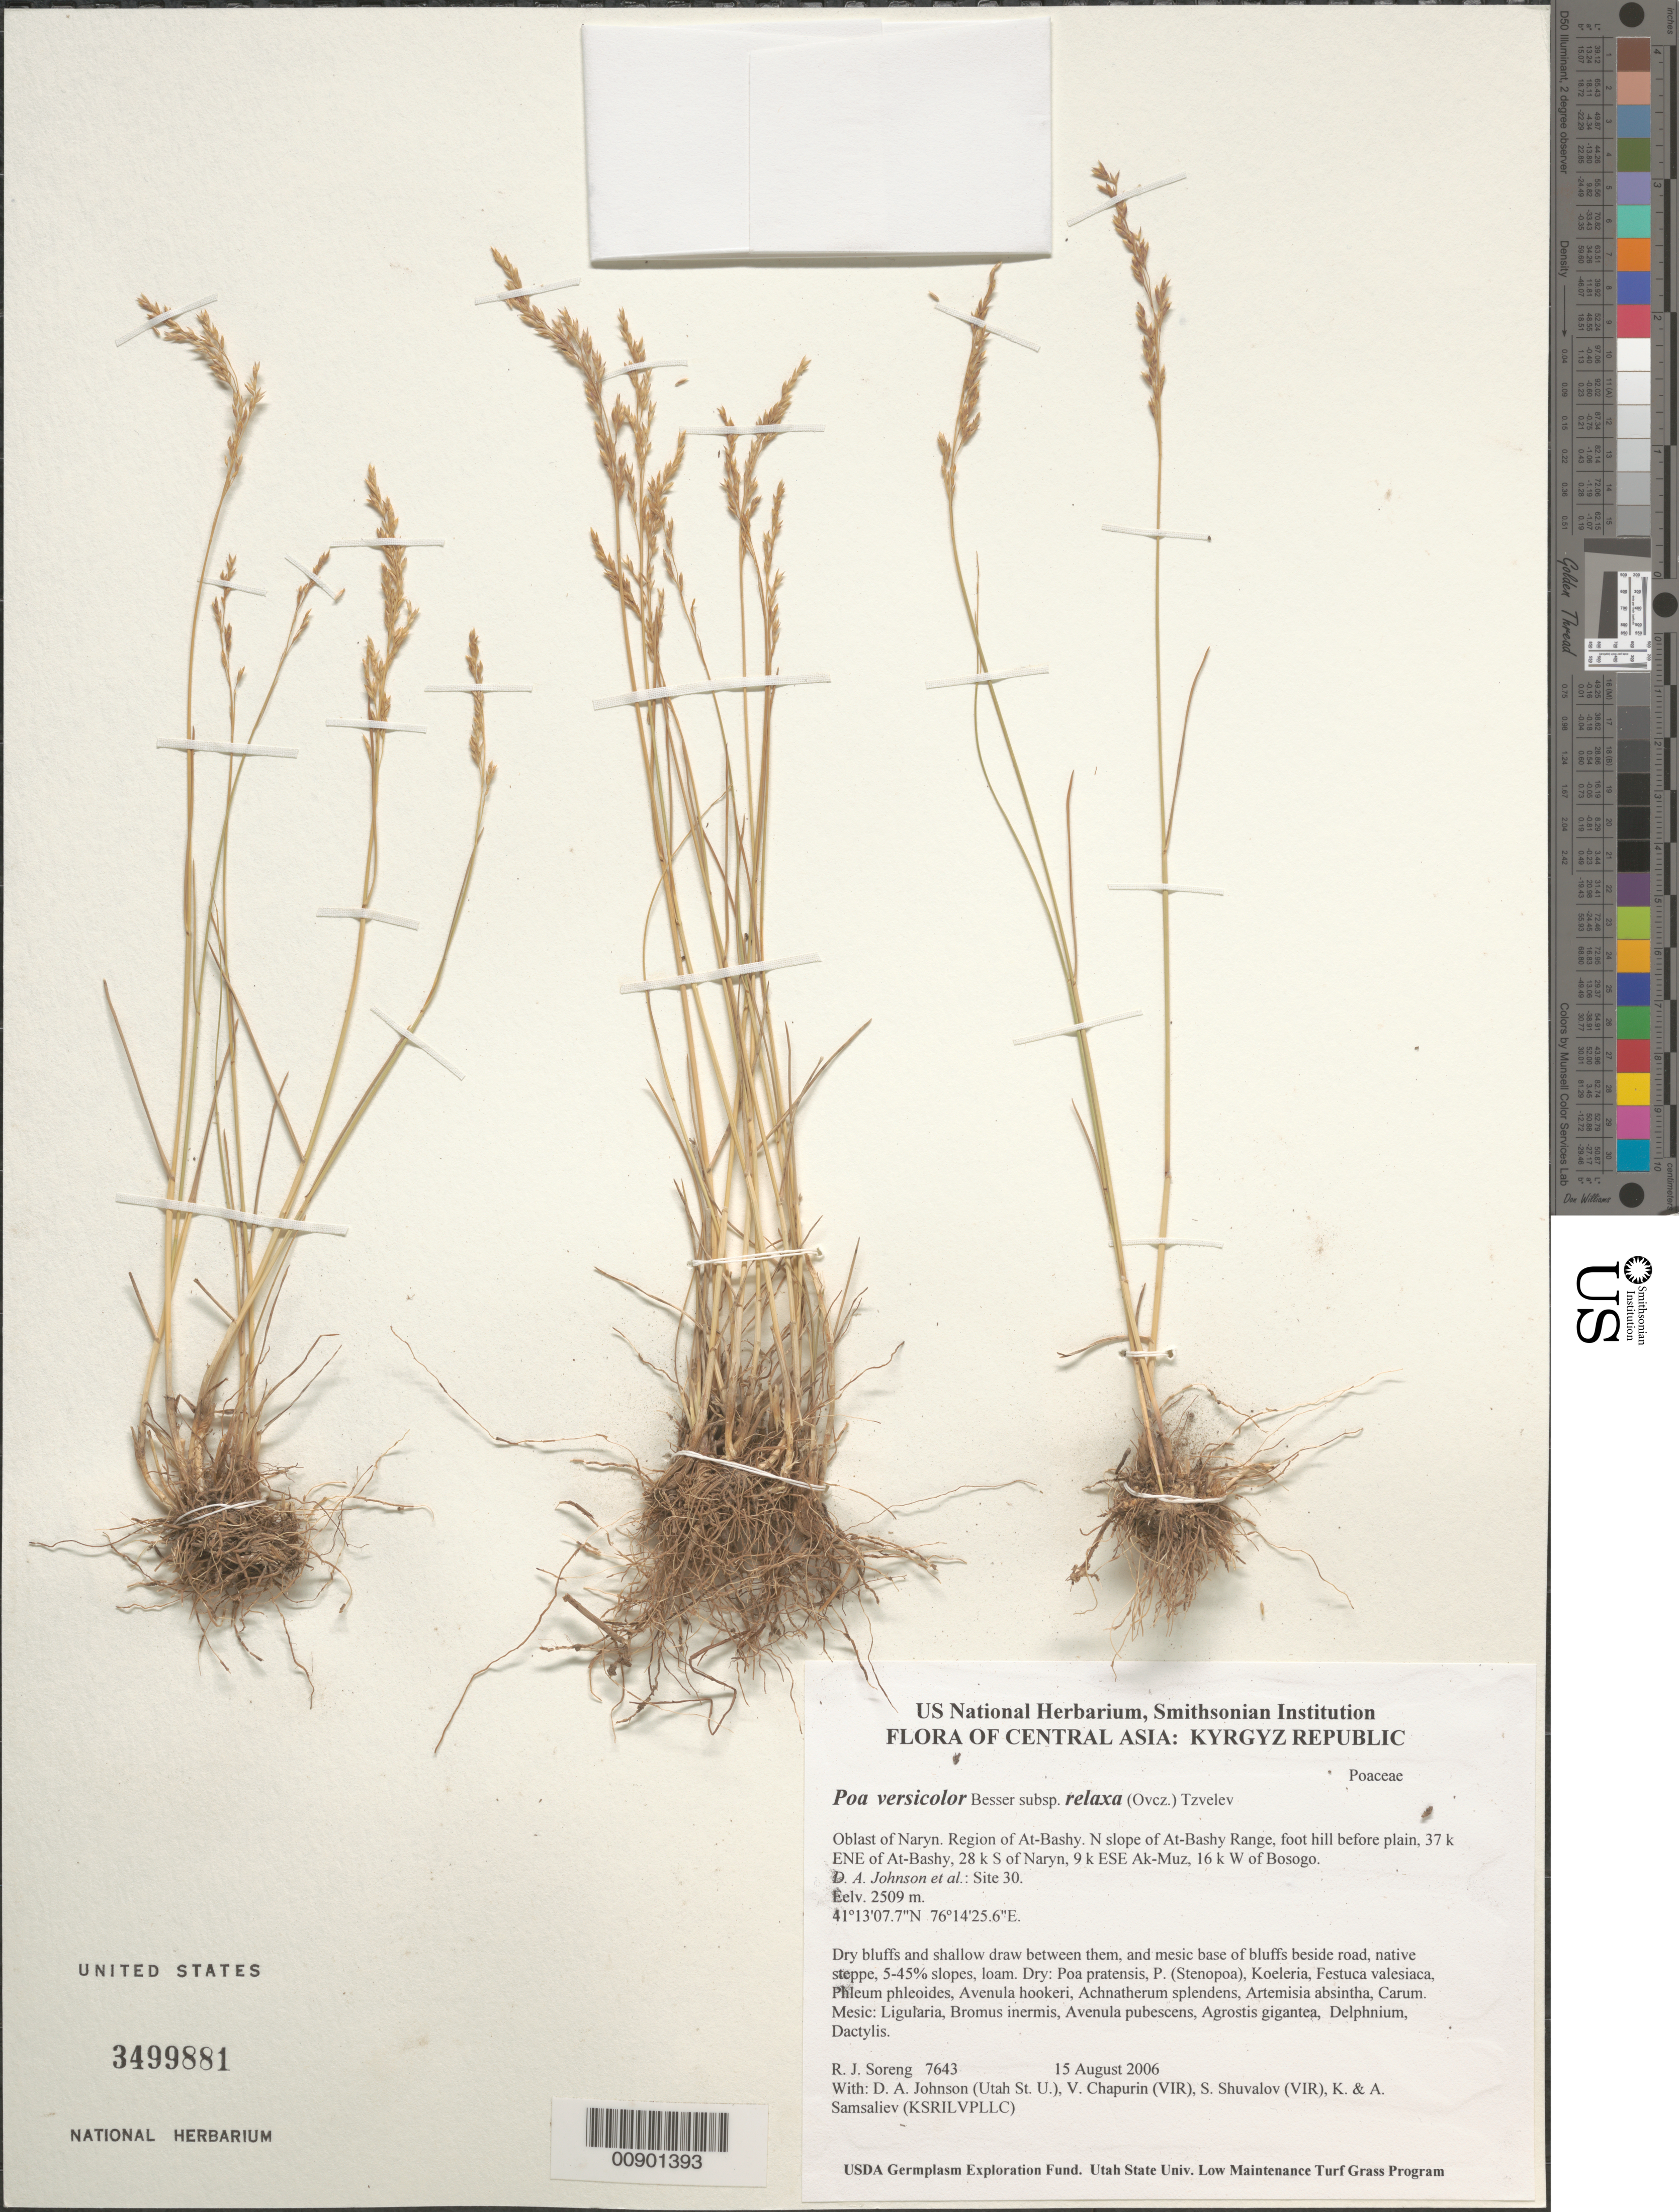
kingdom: Plantae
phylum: Tracheophyta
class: Liliopsida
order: Poales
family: Poaceae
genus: Poa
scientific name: Poa versicolor subsp. relaxa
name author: (Ovcz.) Tzvelev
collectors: R. J. Soreng, D. Johnson, S. Shuvalov, V. Chapurin, K. Samsaliev & A. Samsaliev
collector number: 7643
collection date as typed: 15 Aug 2006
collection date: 2006-08-15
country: Kyrgyzstan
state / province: Naryn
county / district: At-Bashy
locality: N slope of At-Bashy Range, foot hill before plain, 37 km ENE of At-Bashy, 28 km S of Naryn, 9 km ESE Ak-Muz, 16 km W of Bosogo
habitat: Dry bluffs and shallow draw between them, and mesic base of bluffs beside road, native steppe, 5-45% slopes, loam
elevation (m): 2509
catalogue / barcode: US 3499881